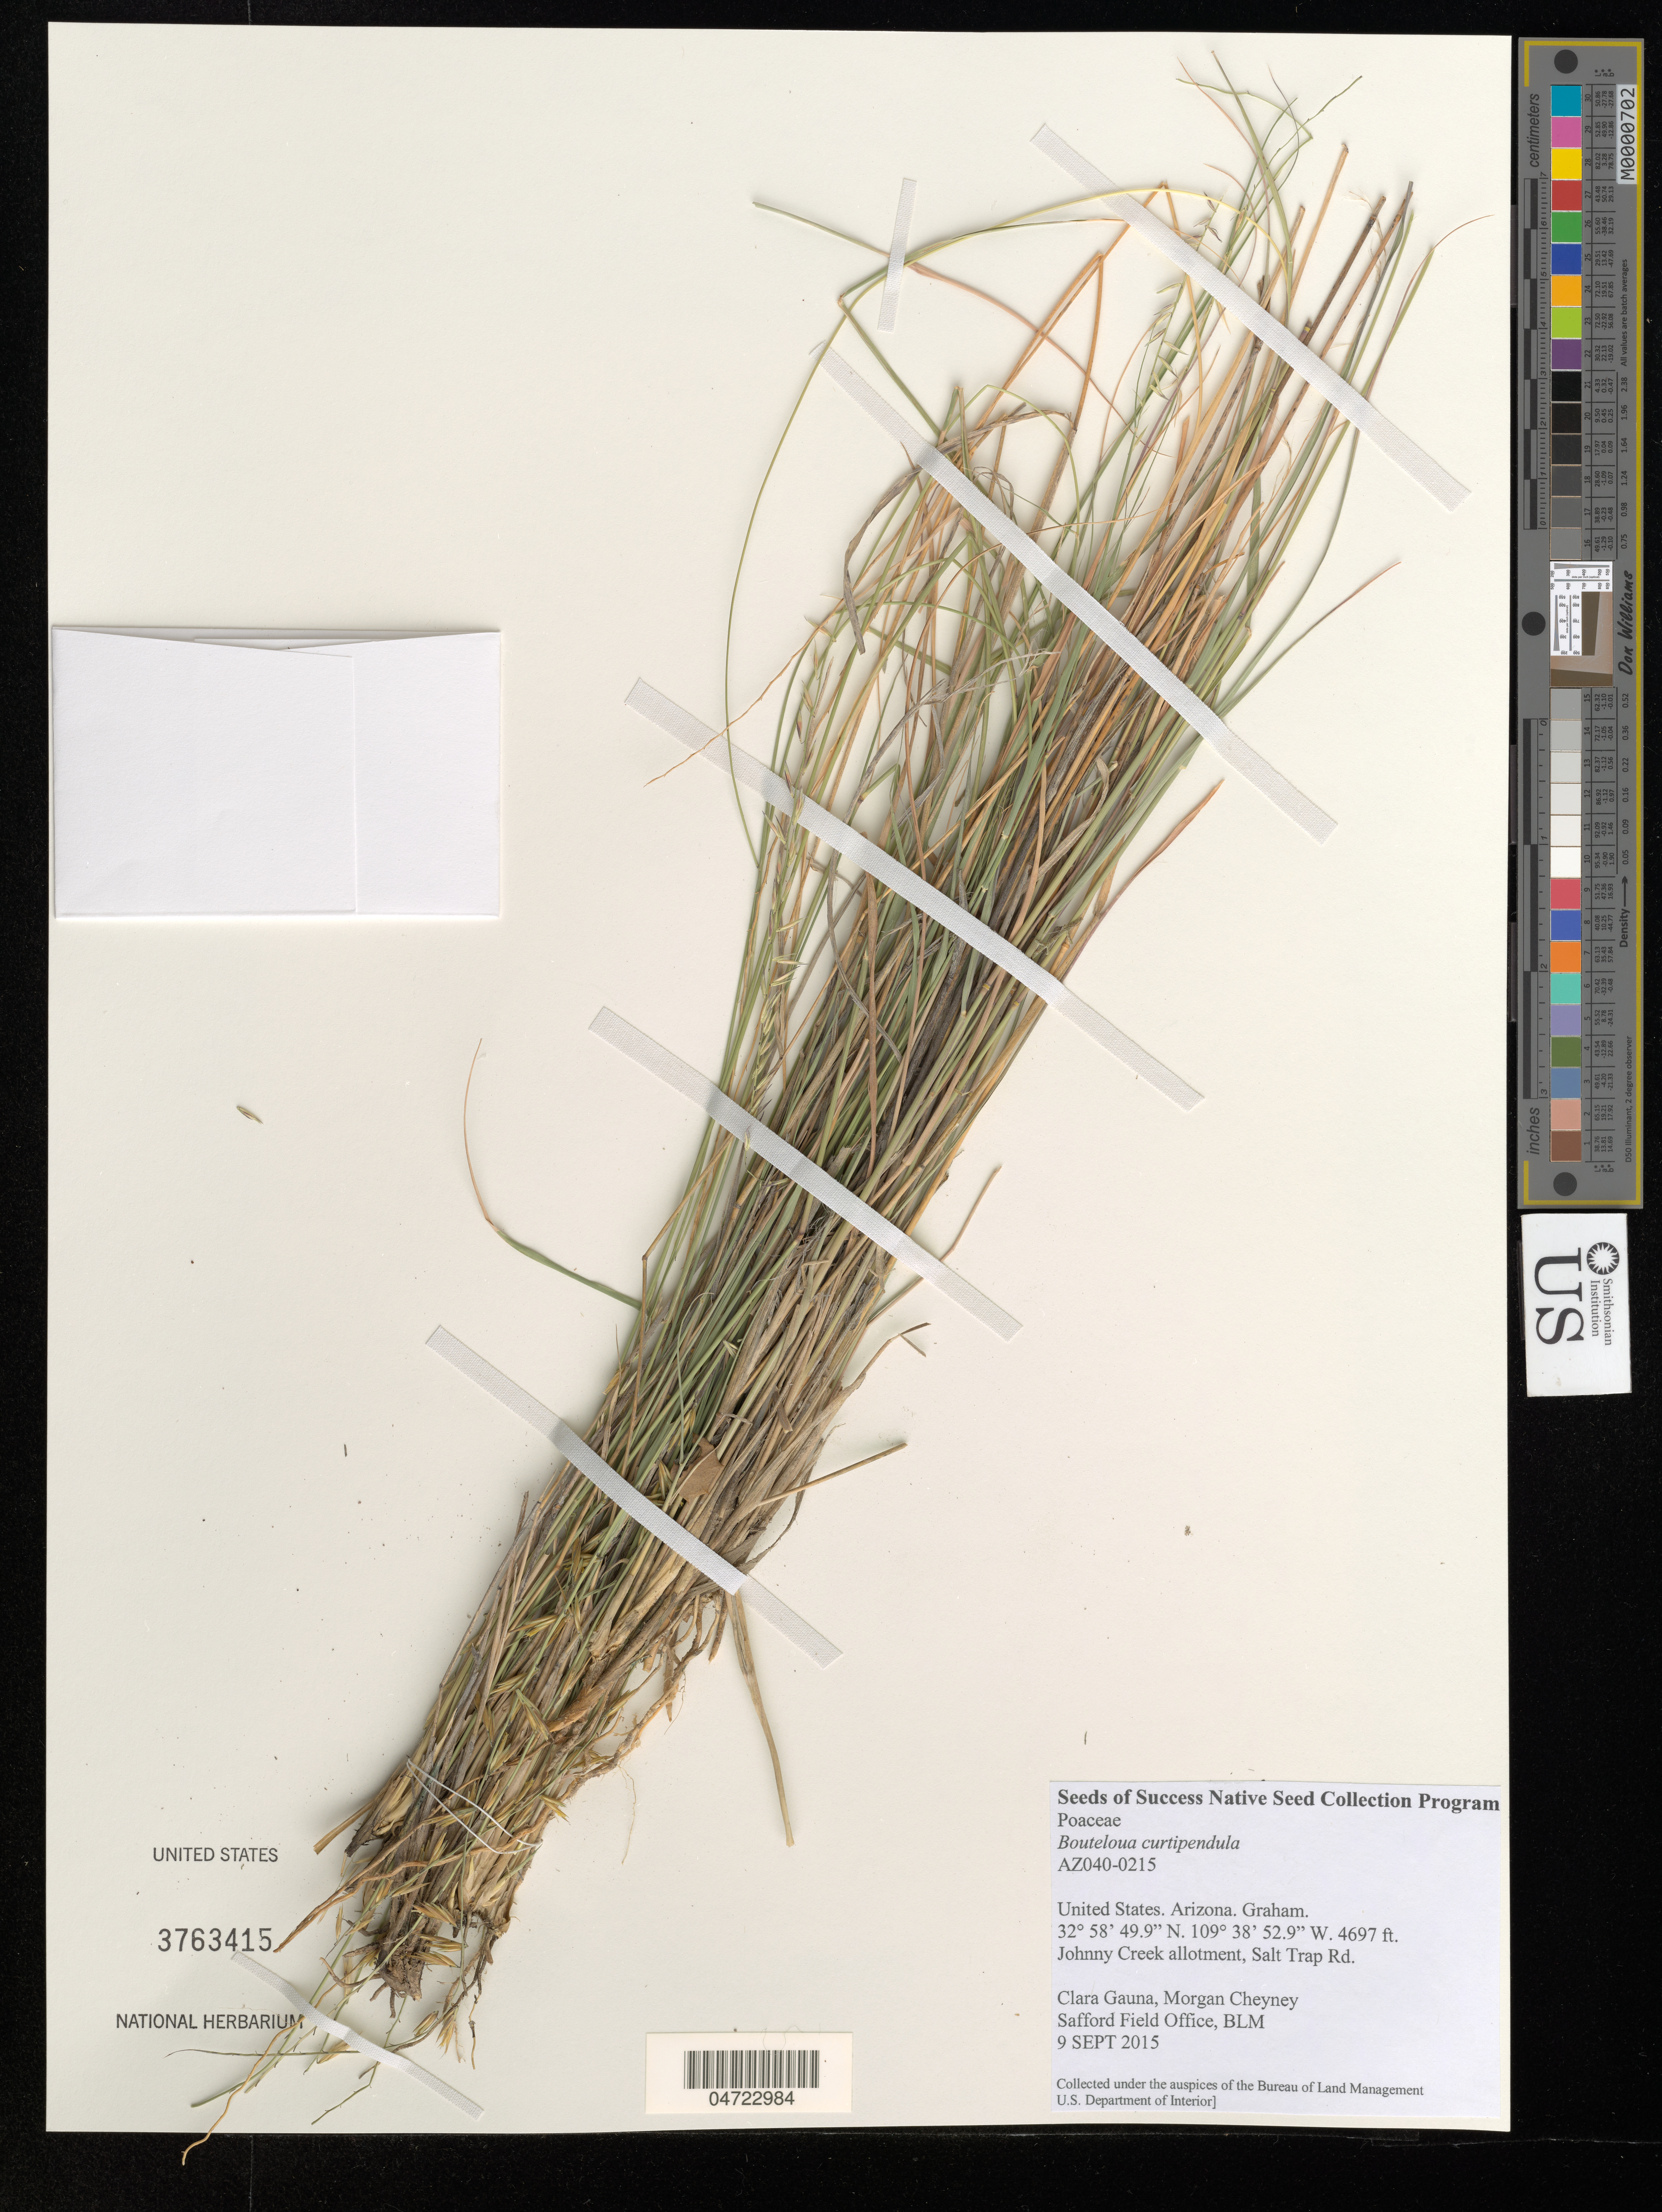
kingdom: Plantae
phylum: Tracheophyta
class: Liliopsida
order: Poales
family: Poaceae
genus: Bouteloua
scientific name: Bouteloua curtipendula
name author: (Michx.) Torr.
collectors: C. Gauna & M. Cheyney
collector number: AZ040-0215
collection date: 2015-09-09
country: United States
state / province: Arizona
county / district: Graham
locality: Graham. Johnny Creek allotment, Salt Trap Rd.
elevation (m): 1432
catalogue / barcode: US 3763415